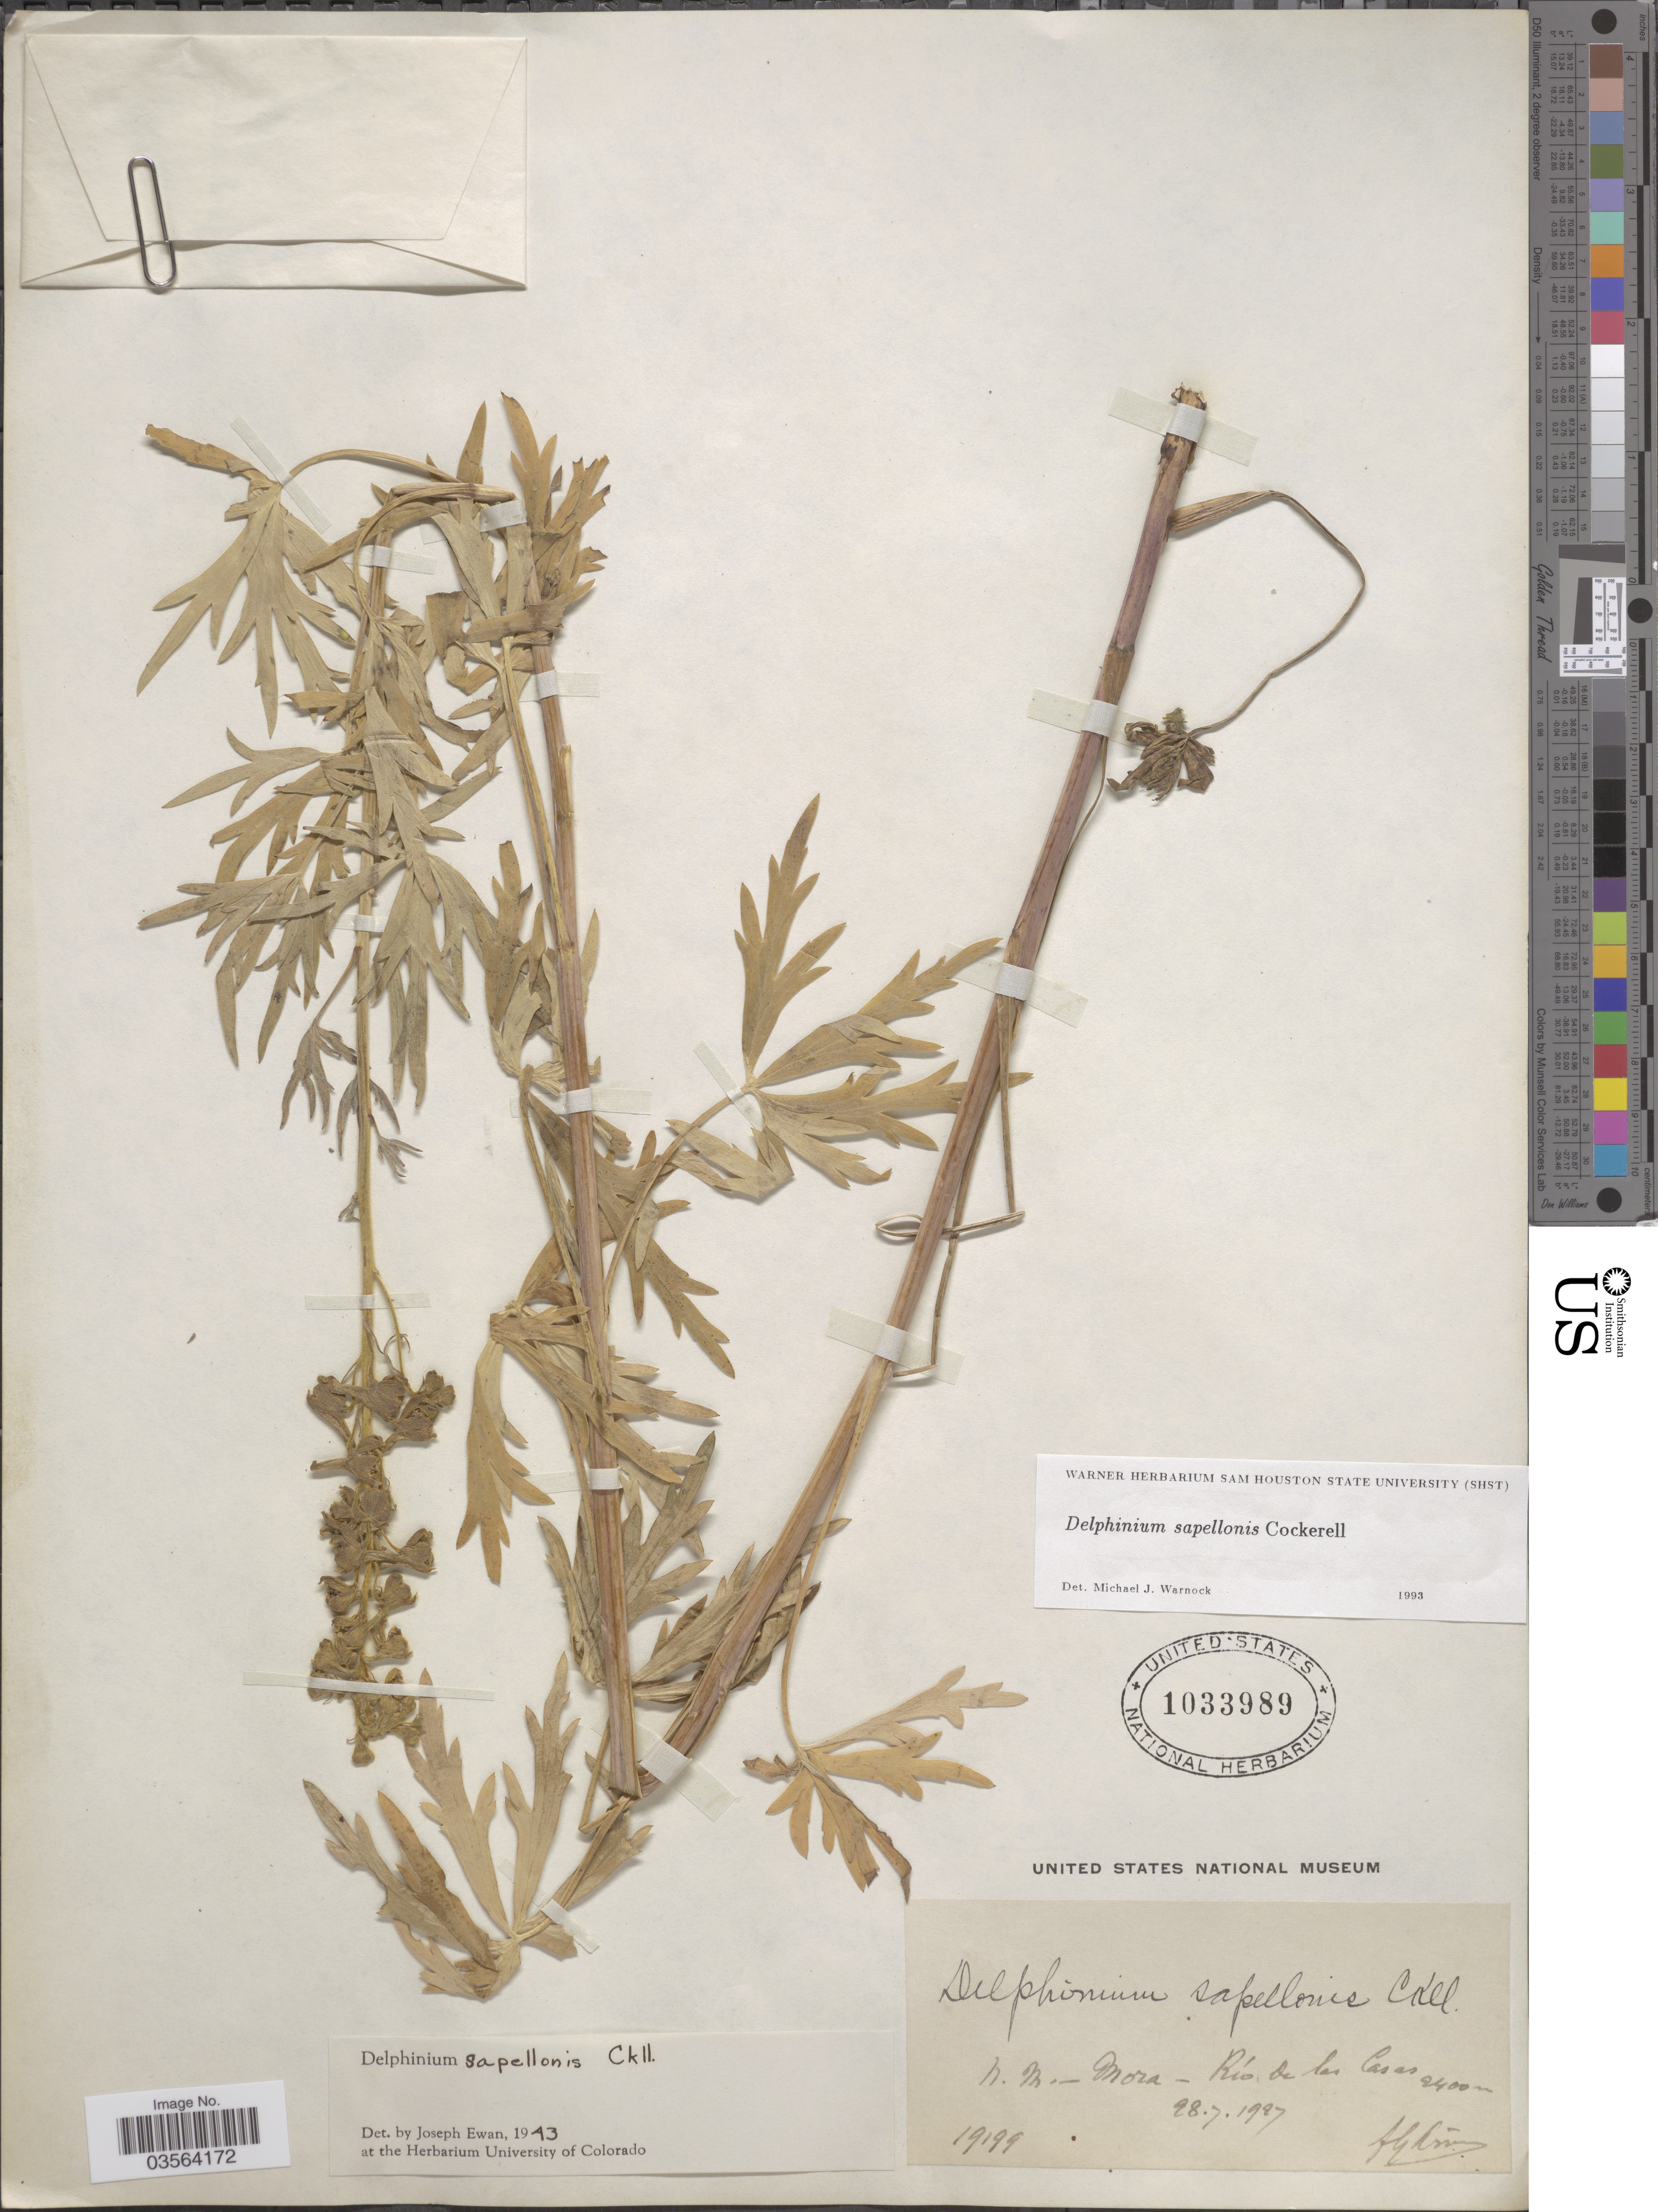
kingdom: Plantae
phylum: Tracheophyta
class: Magnoliopsida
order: Ranunculales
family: Ranunculaceae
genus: Delphinium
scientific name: Delphinium sapellonis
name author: Cockerell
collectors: Bro. G. Arsène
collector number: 19199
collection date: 1987-07-28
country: United States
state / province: New Mexico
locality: Mora - Río de las Casas.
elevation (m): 2400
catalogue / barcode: US 1033989